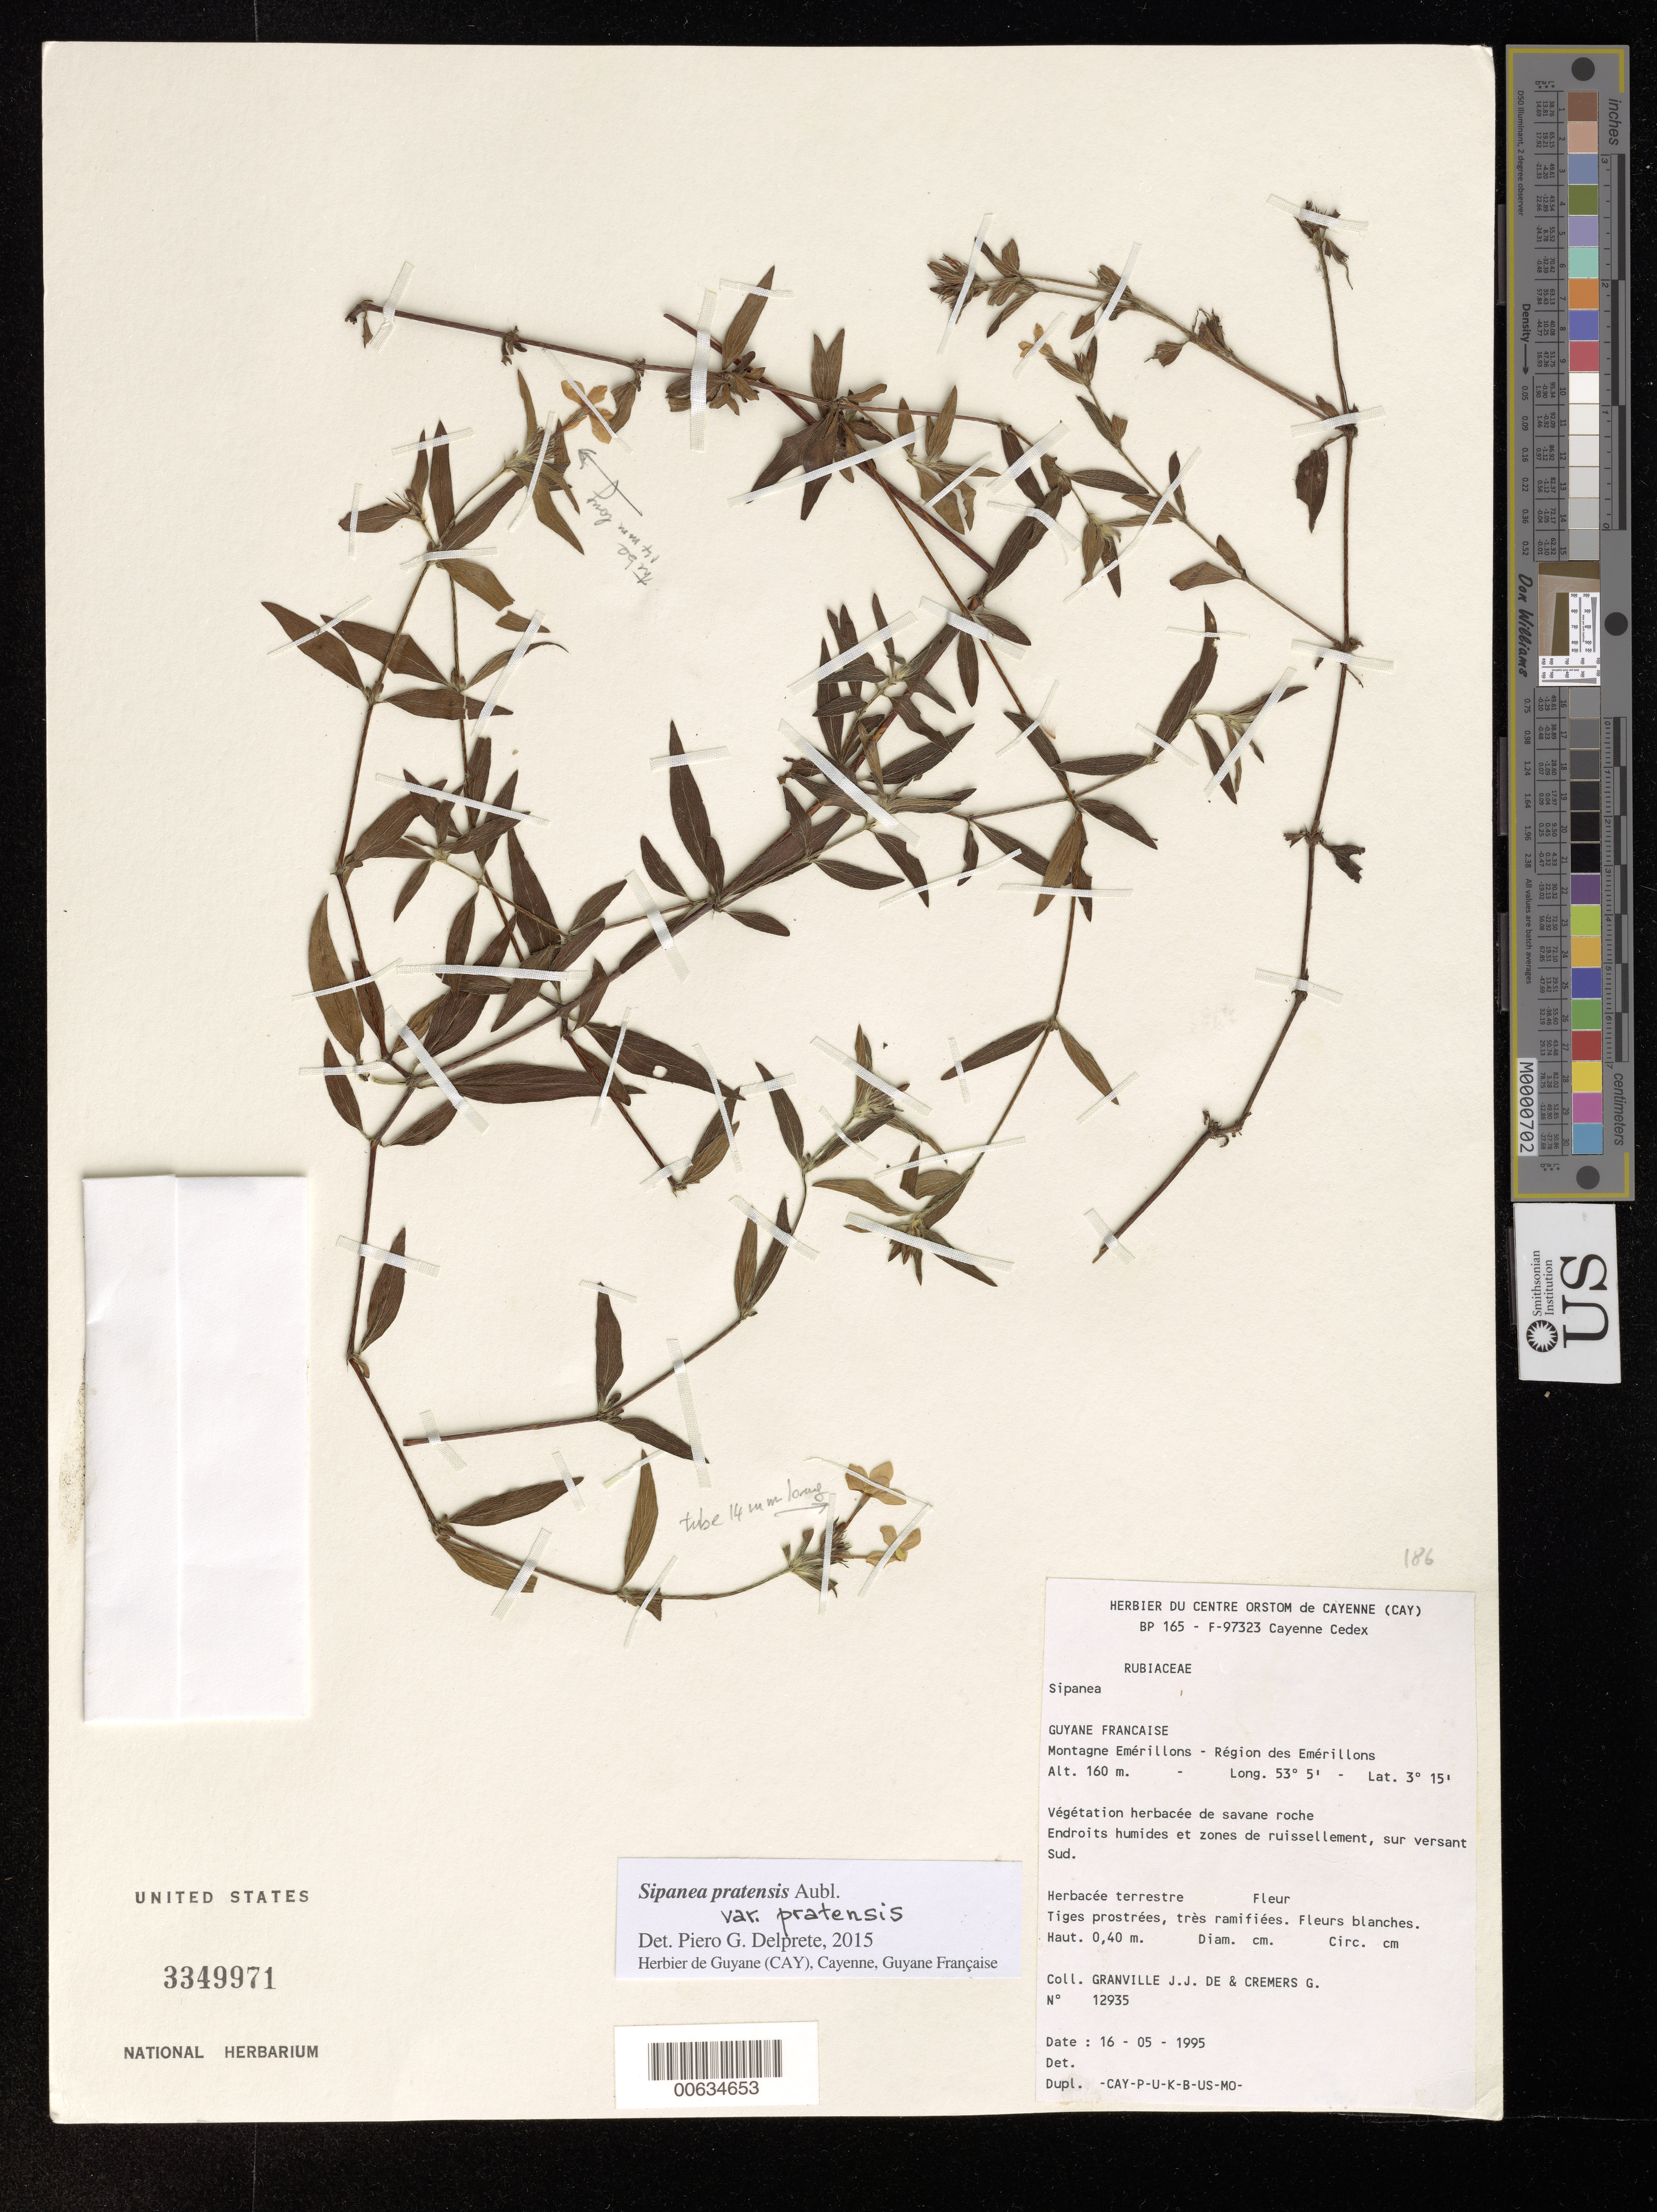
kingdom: Plantae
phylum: Tracheophyta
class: Magnoliopsida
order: Gentianales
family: Rubiaceae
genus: Sipanea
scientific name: Sipanea pratensis var. pratensis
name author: Aubl.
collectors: J.-J. de Granville & G. Cremers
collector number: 12935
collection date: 1995-05-16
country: French Guiana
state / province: Cayenne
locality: Montagne Emérillons - Région des Emérillons.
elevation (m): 160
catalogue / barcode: US 3349971